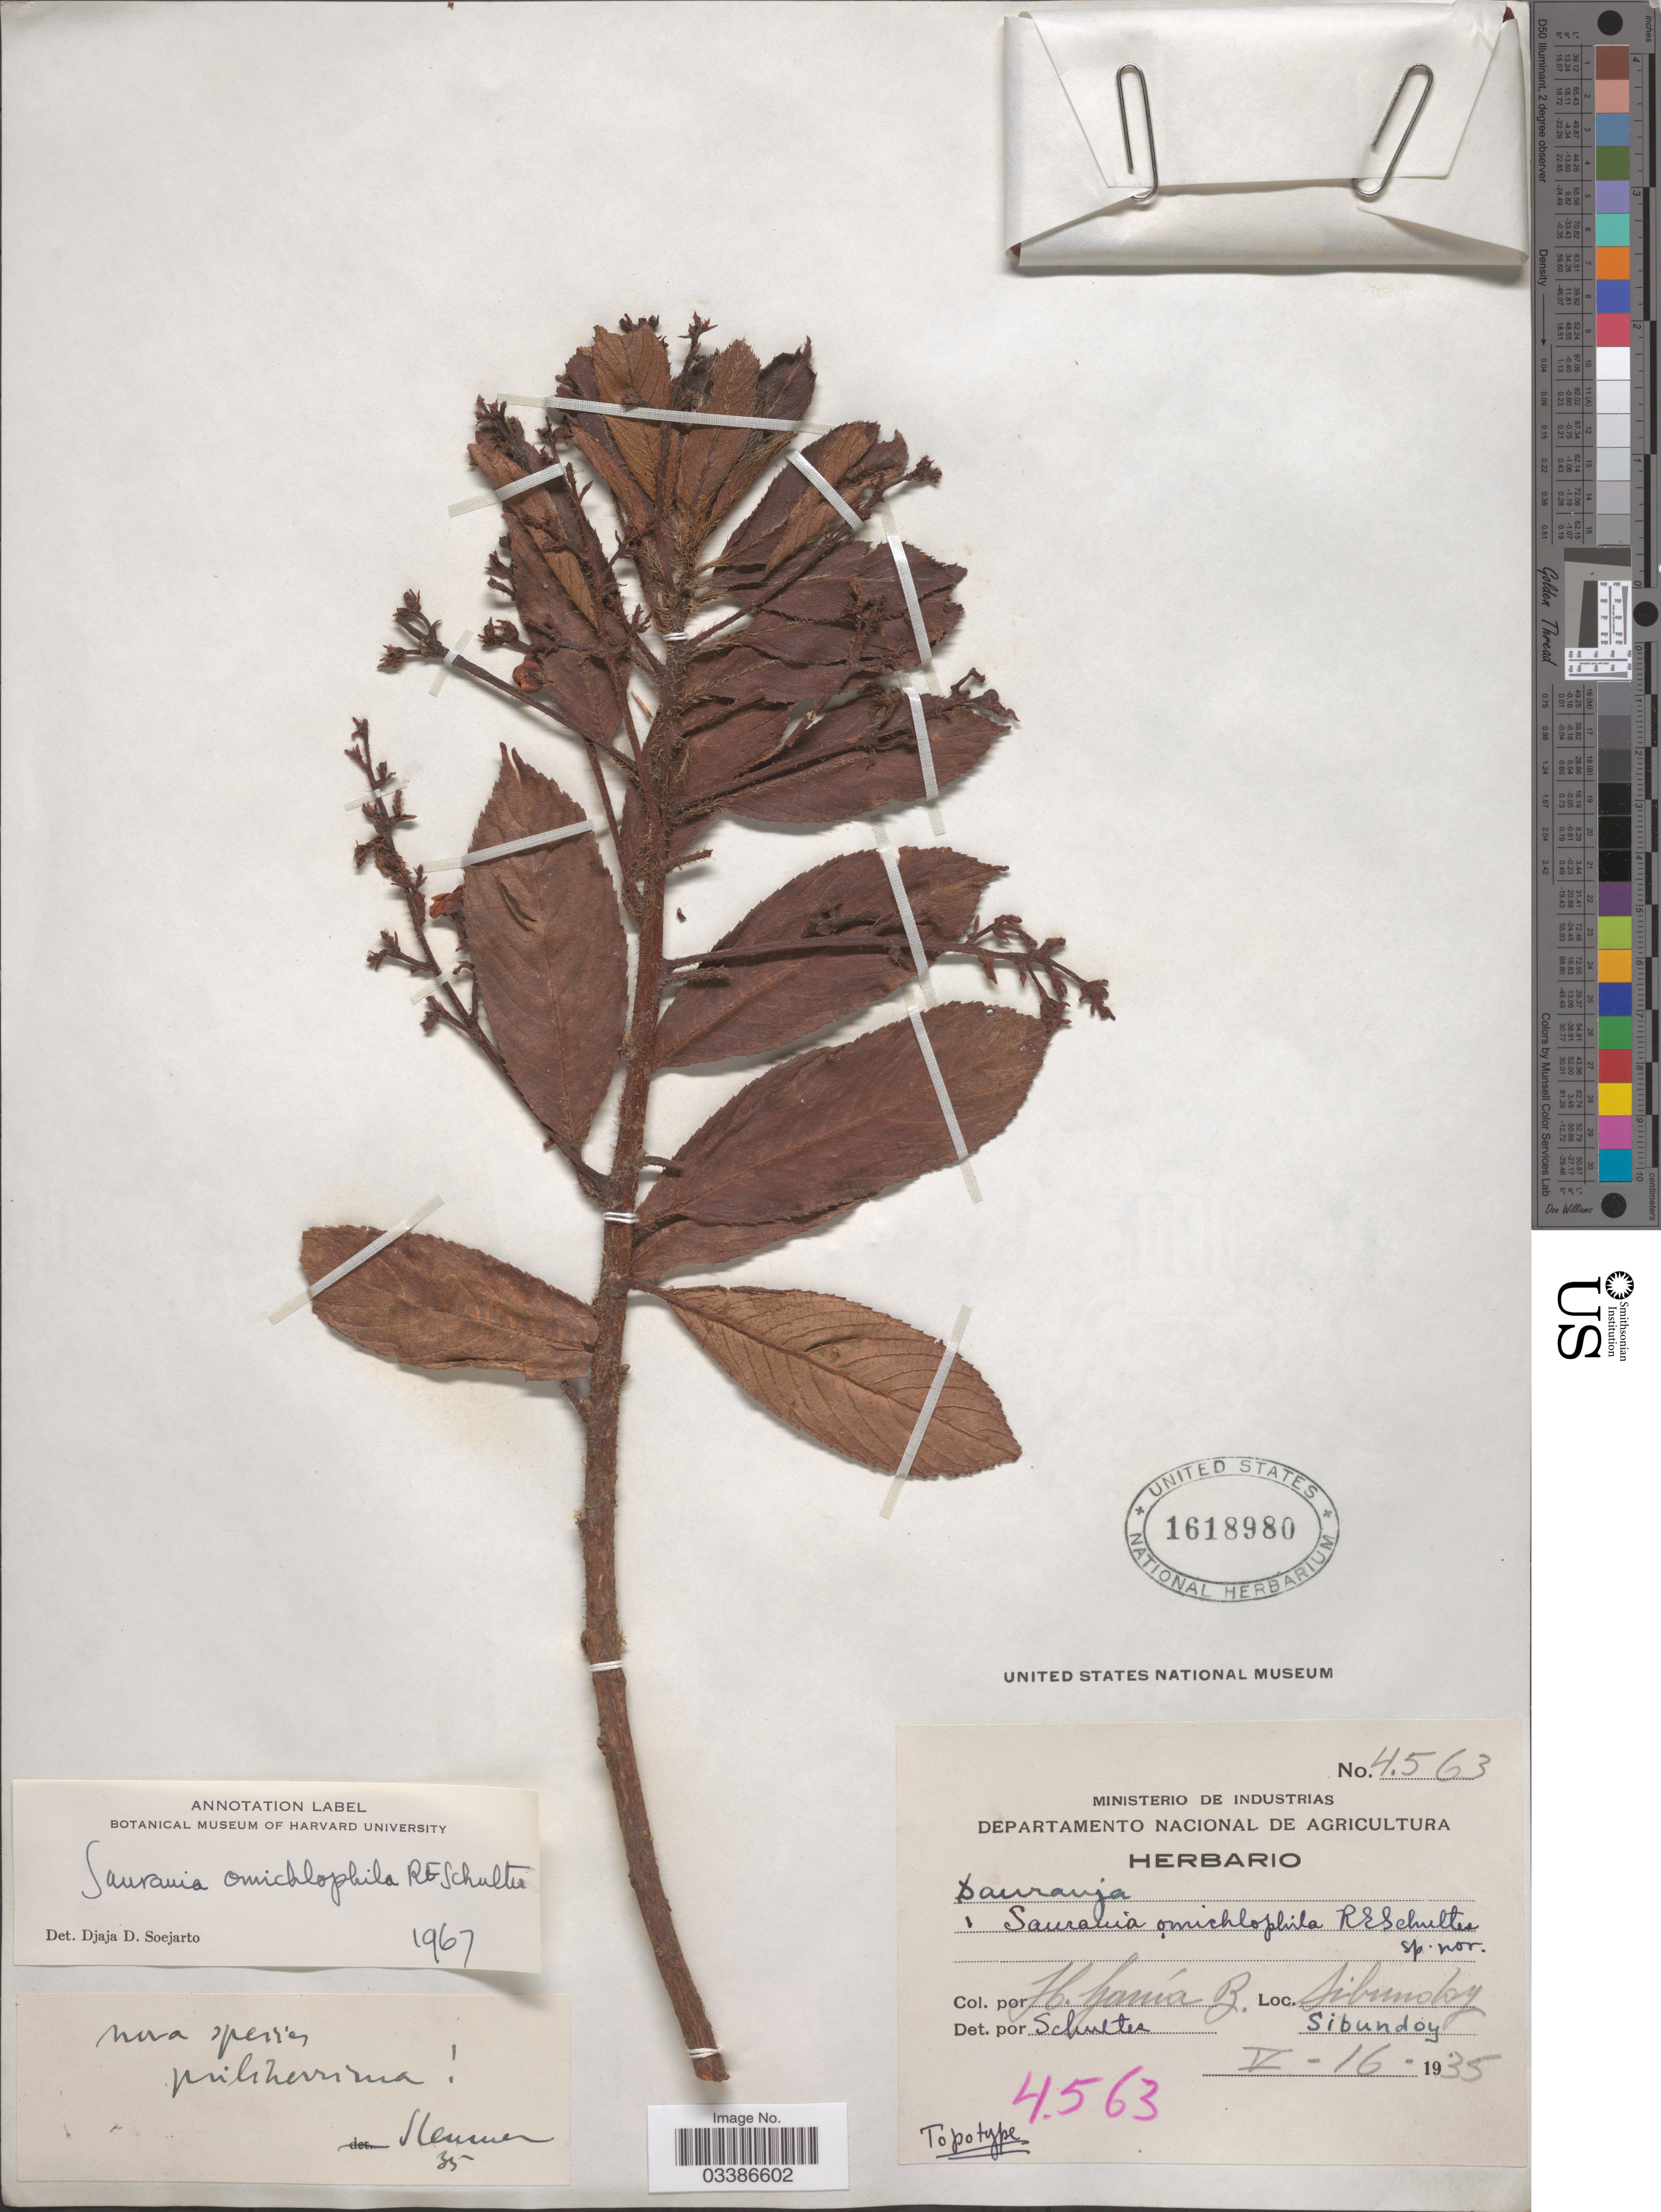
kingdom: Plantae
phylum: Tracheophyta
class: Magnoliopsida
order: Ericales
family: Actinidiaceae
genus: Saurauia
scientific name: Saurauia omichlophila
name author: R.E. Schult.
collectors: H. García B.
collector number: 4563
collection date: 1935-05-16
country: Colombia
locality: Sibundoy.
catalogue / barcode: US 1618980